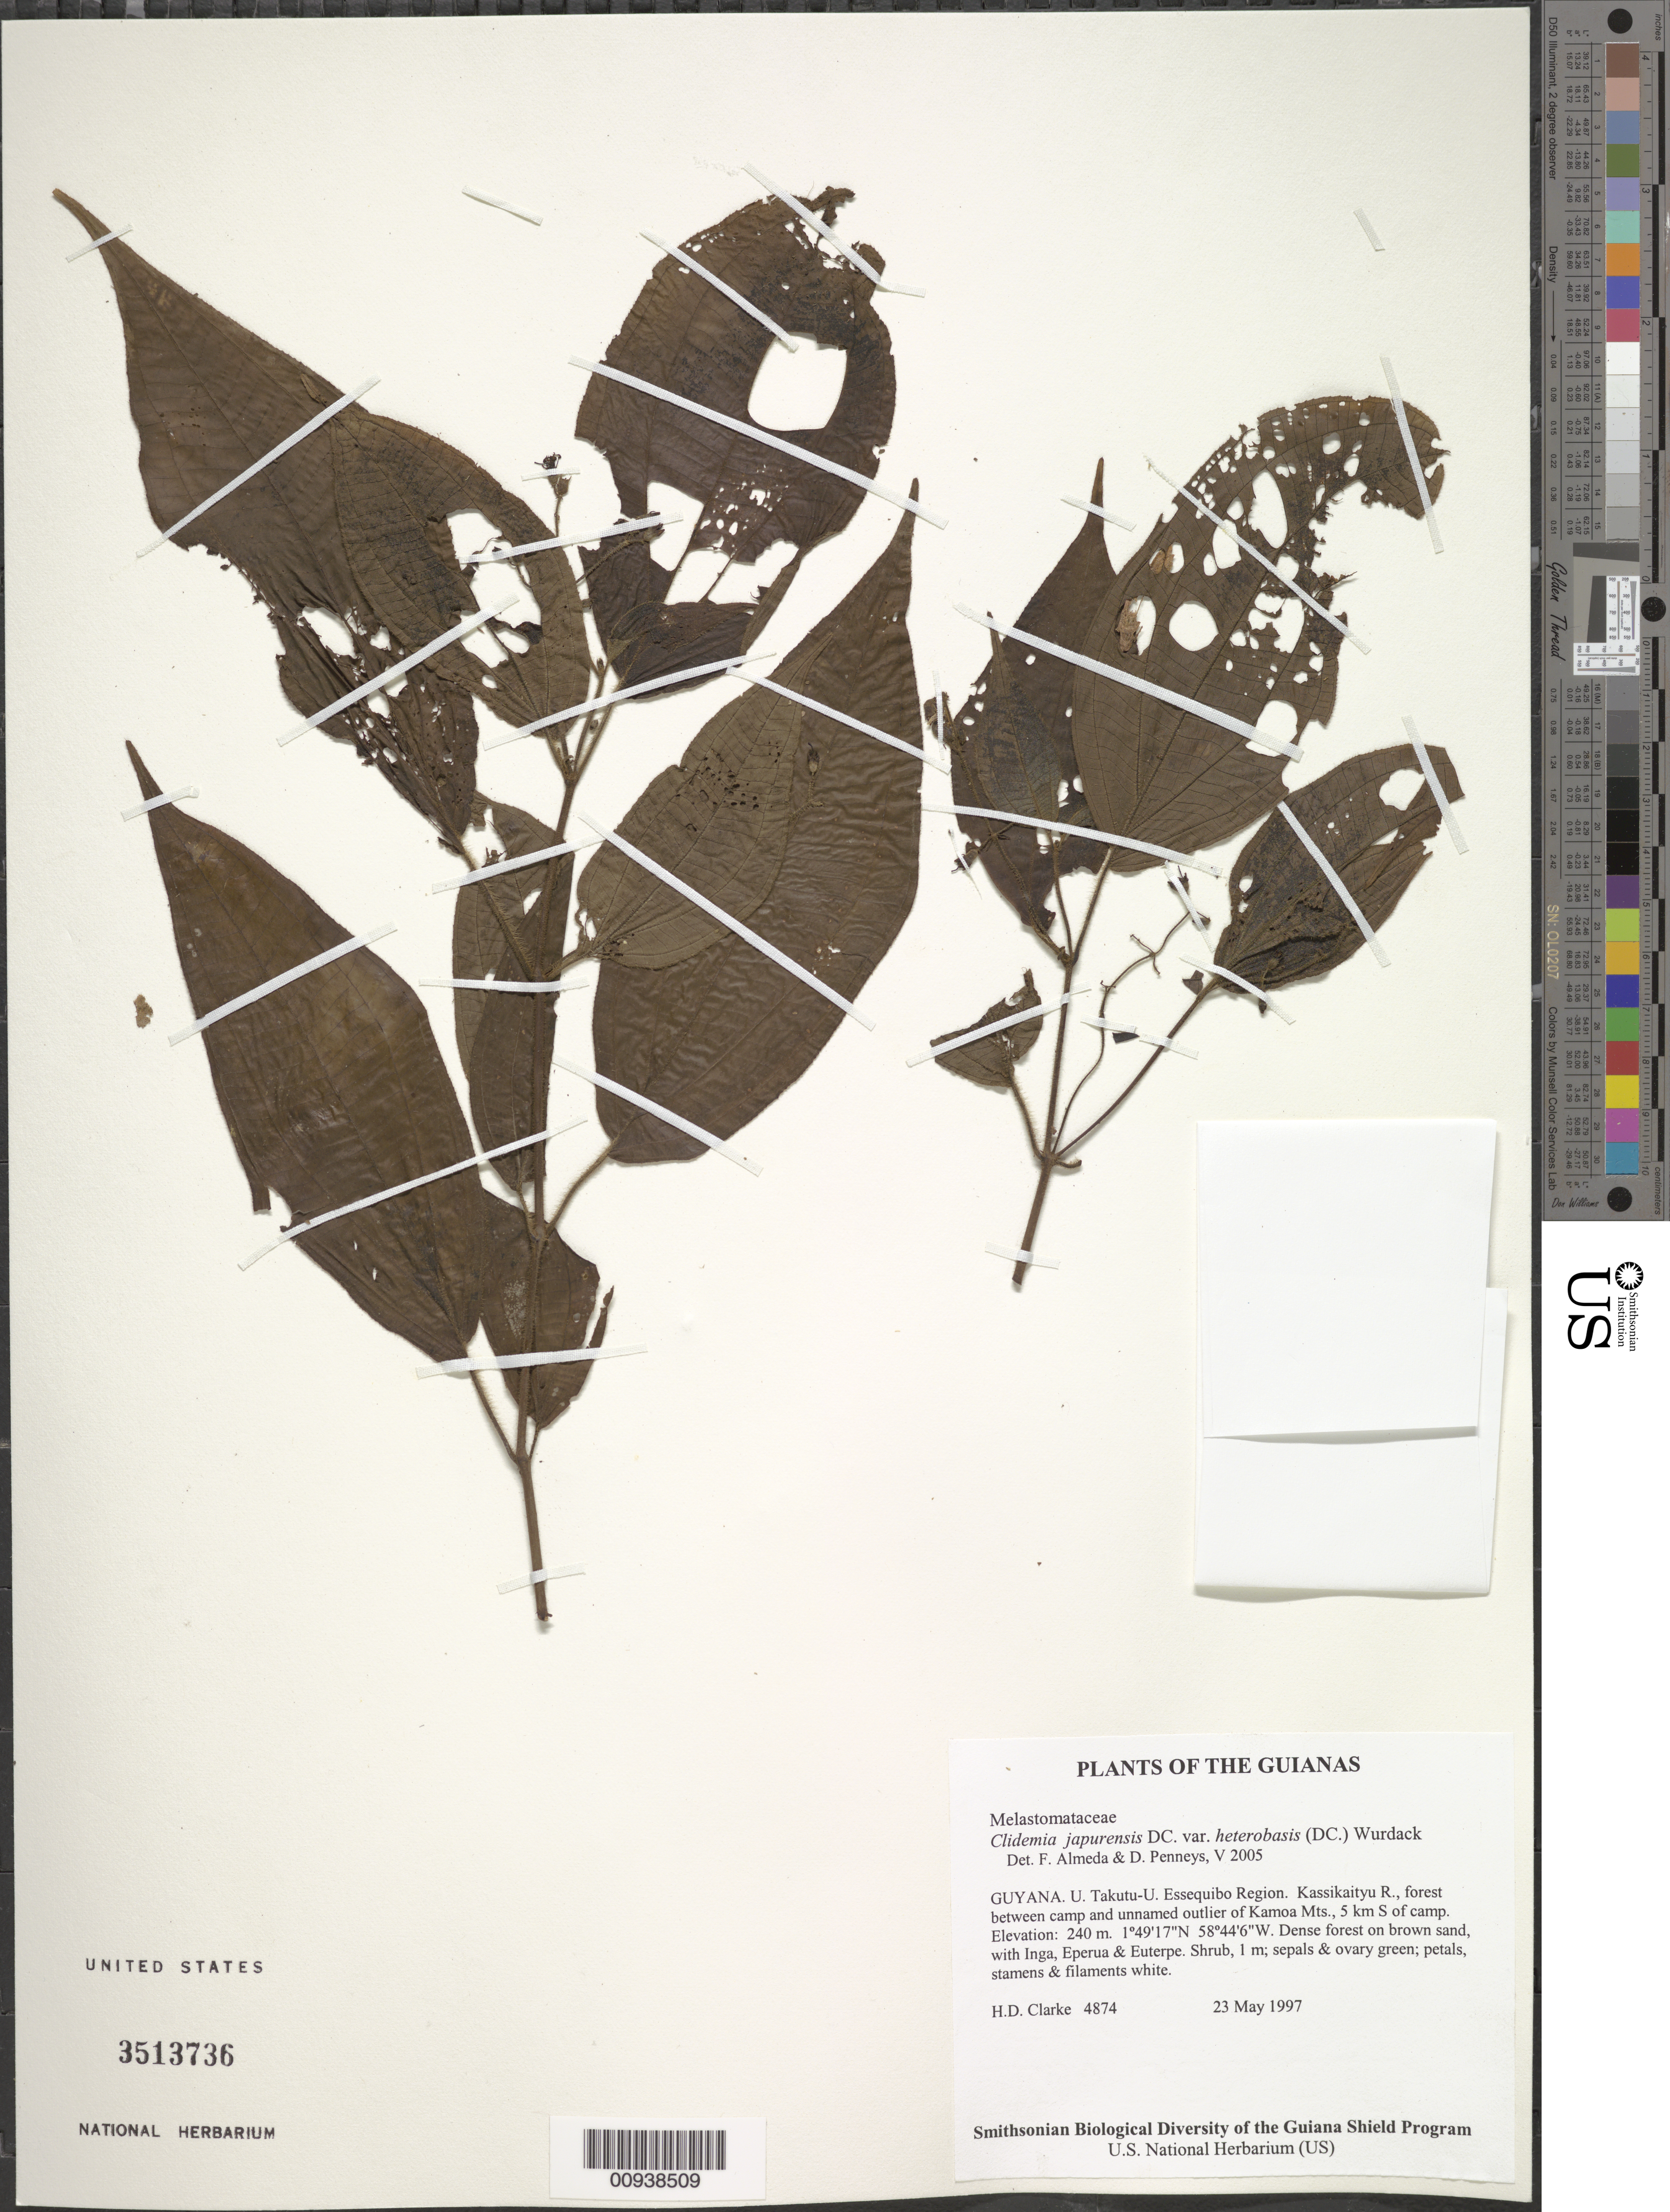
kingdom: Plantae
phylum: Tracheophyta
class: Magnoliopsida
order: Myrtales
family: Melastomataceae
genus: Clidemia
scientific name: Clidemia japurensis var. heterobasis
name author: (DC.) Wurdack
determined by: Almeda, F.; Penneys, D. S.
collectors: H. D. Clarke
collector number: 4874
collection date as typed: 23 May 1997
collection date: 1997-05-23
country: Guyana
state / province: U. Takutu-U. Essequibo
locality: Kassikaityu R., forest between camp and unnamed outlier of Kamoa Mts., 5 km S of camp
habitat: Dense forest on brown sand, with Inga, Eperua & Euterpe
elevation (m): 240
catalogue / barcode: US 3513736